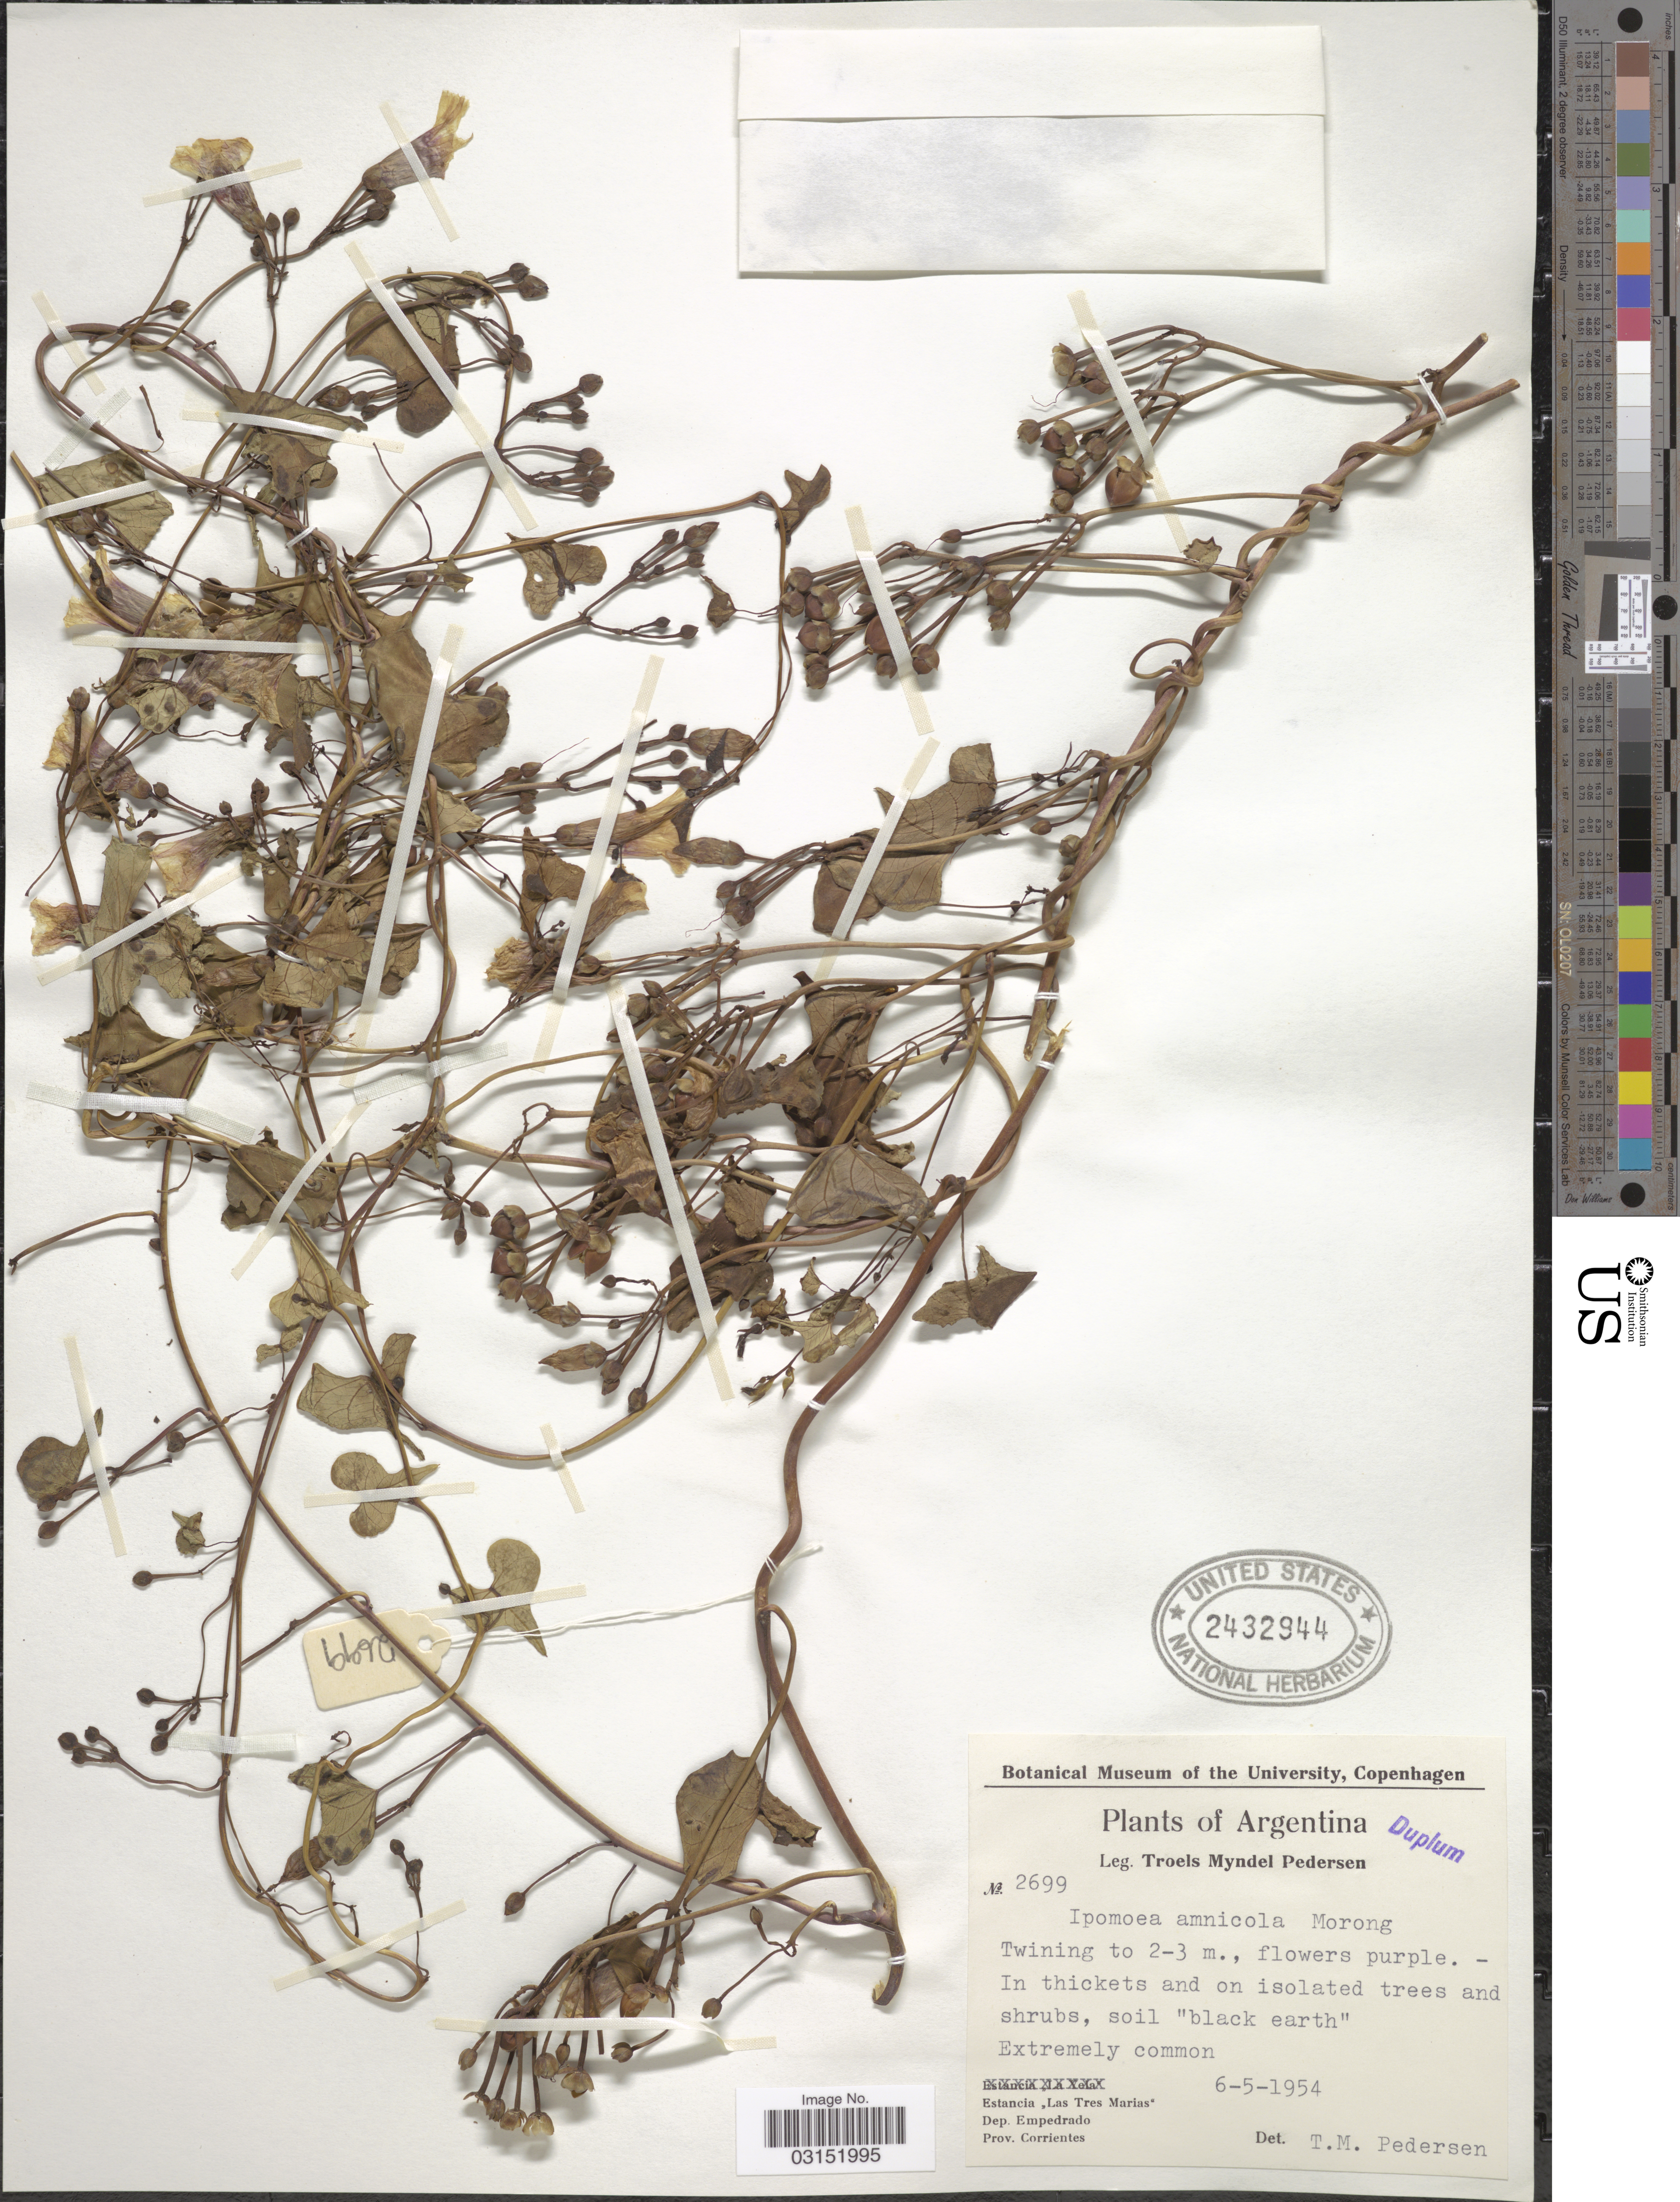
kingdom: Plantae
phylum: Tracheophyta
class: Magnoliopsida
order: Solanales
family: Convolvulaceae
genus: Ipomoea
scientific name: Ipomoea amnicola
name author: Morong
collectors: T. Pederson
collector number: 2699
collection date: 1954-05-06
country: Argentina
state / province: Corrientes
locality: Estancia "Las Tres Marias", Dep. Empedrado, Prov. Corrientes.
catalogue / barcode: US 2432944